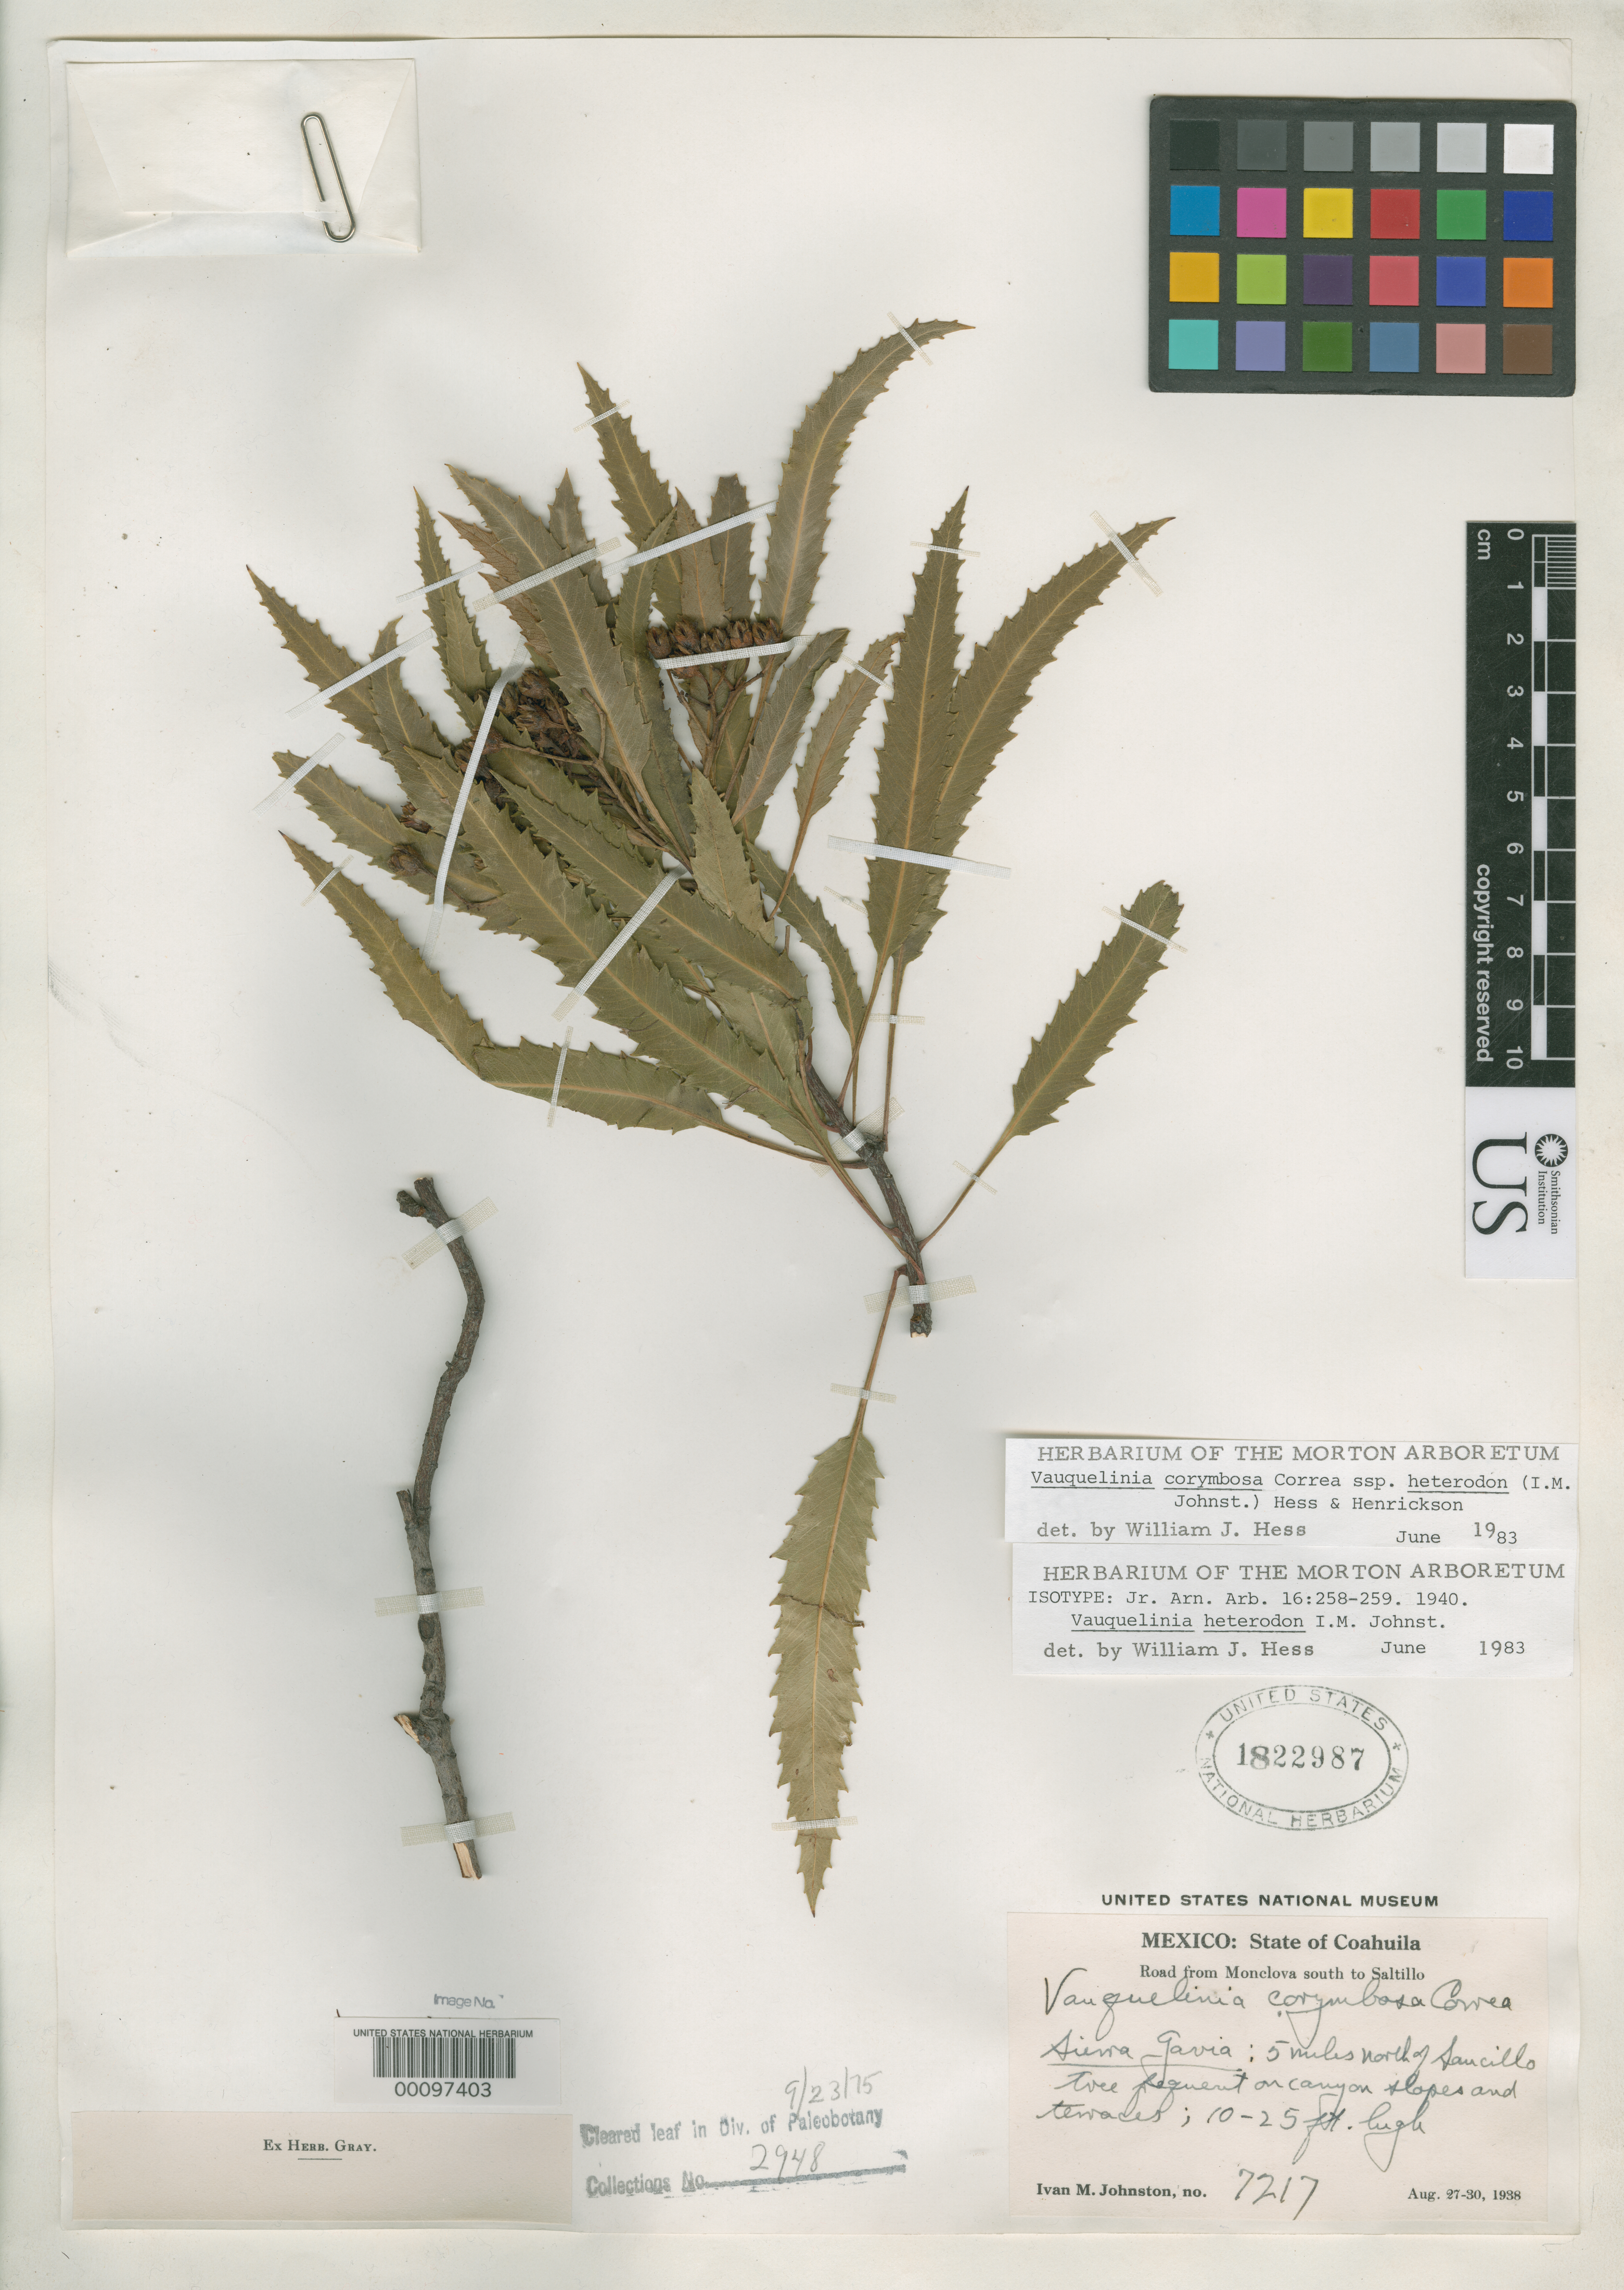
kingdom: Plantae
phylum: Tracheophyta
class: Magnoliopsida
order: Rosales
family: Rosaceae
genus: Vauquelinia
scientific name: Vauquelinia heterodon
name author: I.M. Johnst.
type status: Isotype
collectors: I.M. Johnston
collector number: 7217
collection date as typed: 27 Aug 1938 to 30 Aug 1938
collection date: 1938-08-27/1938-08-30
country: Mexico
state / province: Coahuila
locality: Near entrance of El Puerto de San Lazaro.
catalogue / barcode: US 1822987